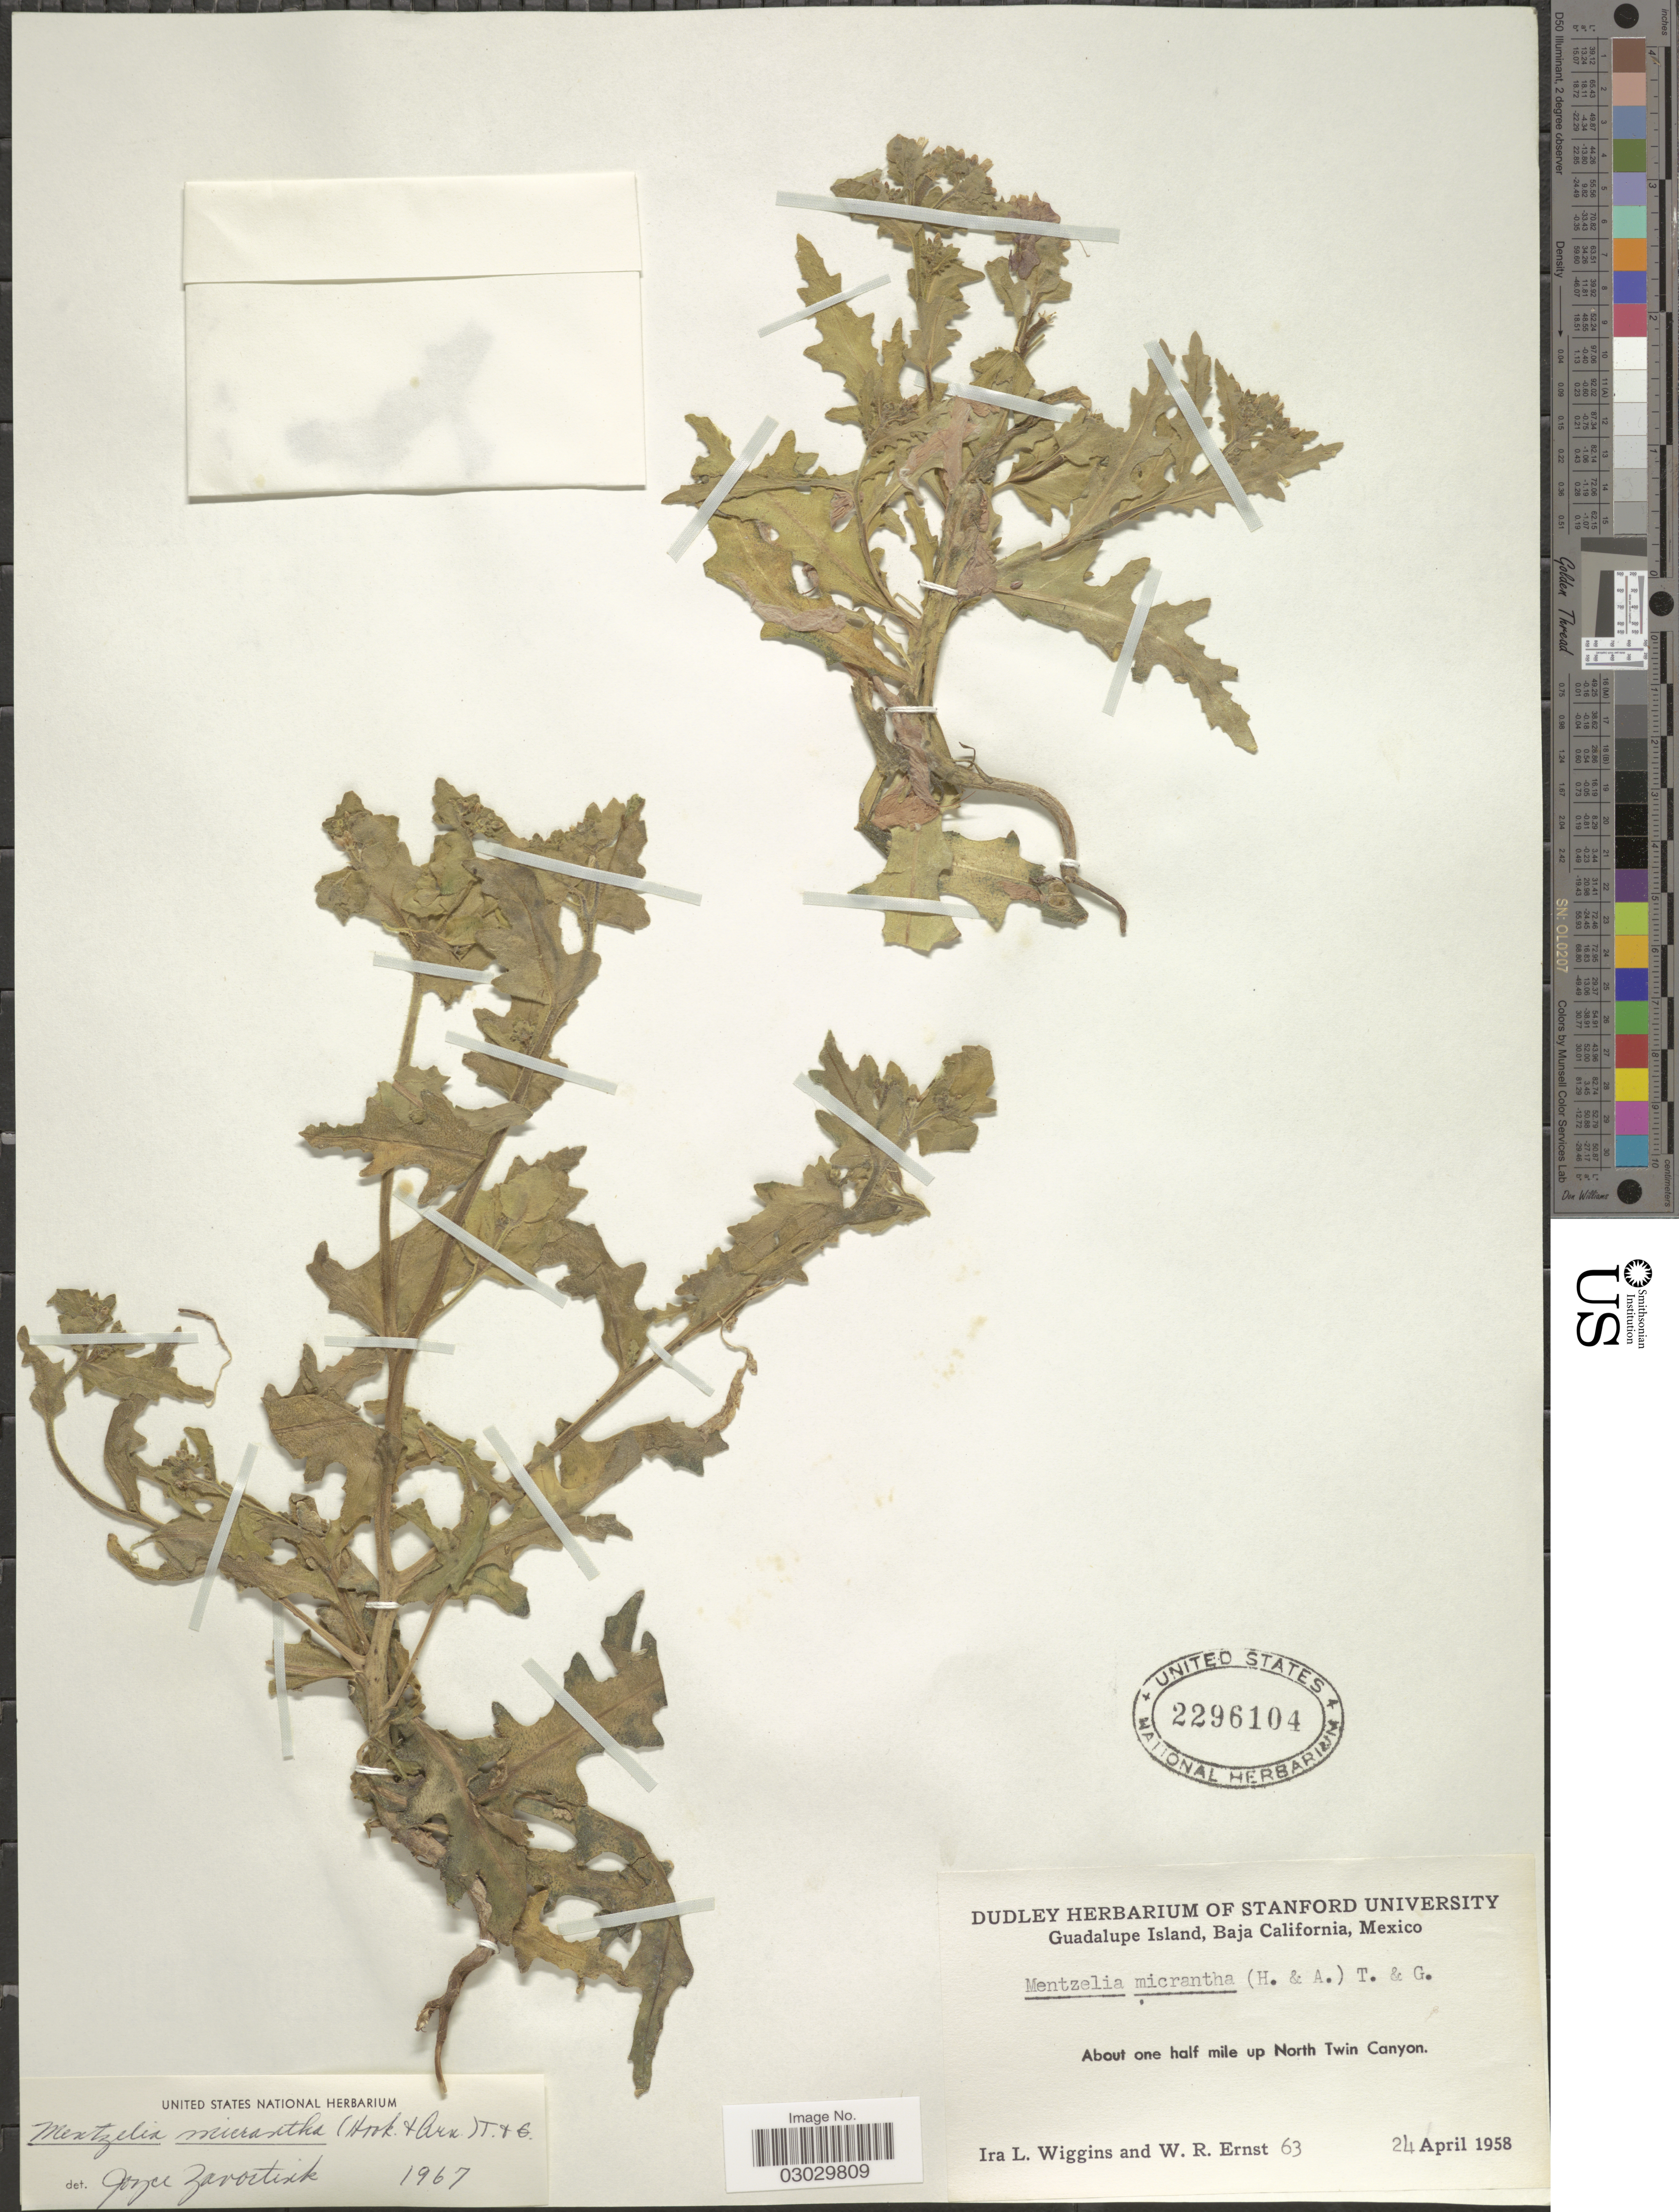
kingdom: Plantae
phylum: Tracheophyta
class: Magnoliopsida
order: Cornales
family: Loasaceae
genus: Mentzelia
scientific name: Mentzelia micrantha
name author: (Hook.) Torr. & A. Gray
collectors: I. L. Wiggins & W. R. Ernst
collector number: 63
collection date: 1958-04-24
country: Mexico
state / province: Baja California Norte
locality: Guadalupe Island. About one half mile up North Twin Canyon.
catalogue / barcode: US 2296104